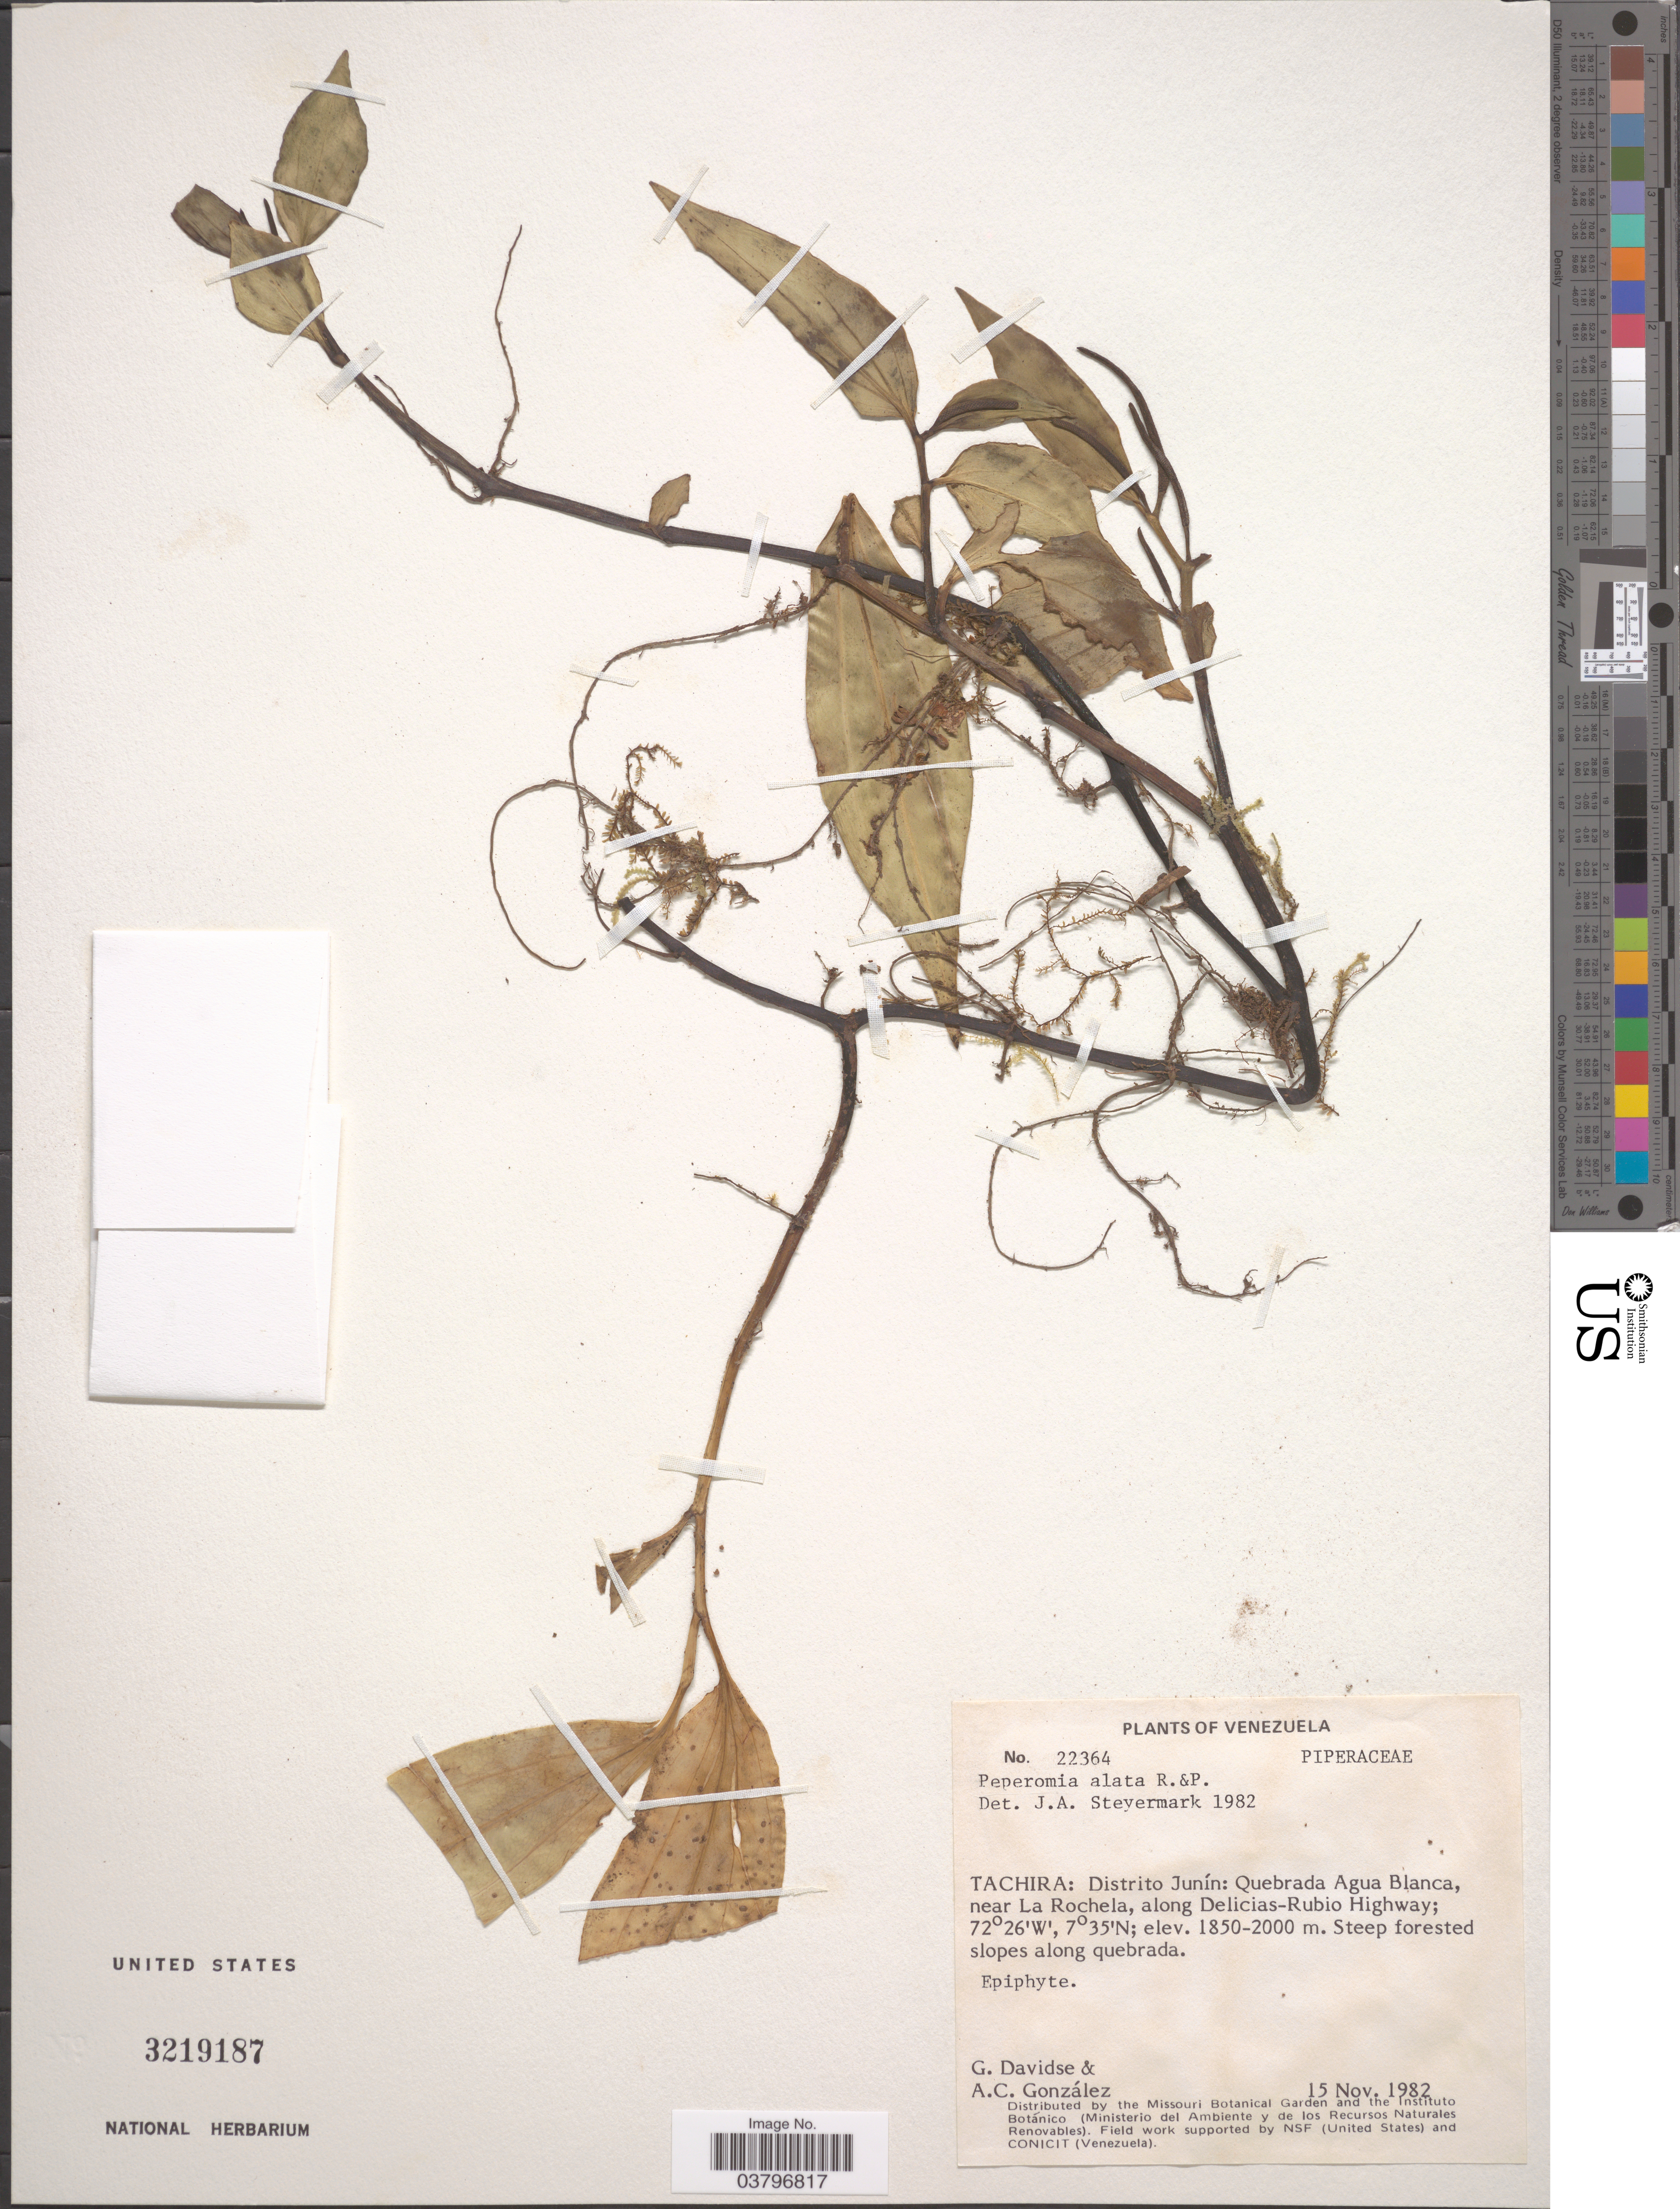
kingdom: Plantae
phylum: Tracheophyta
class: Magnoliopsida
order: Piperales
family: Piperaceae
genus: Peperomia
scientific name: Peperomia alata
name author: Ruiz & Pav.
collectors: G. Davidse & A. C. González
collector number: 22364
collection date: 1982-11-15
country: Venezuela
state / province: Tachira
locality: Distrito Junín: Quebrada Agua Blanca, near La Rochela, along Delicias-Rubio Highway.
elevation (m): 1850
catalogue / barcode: US 3219187